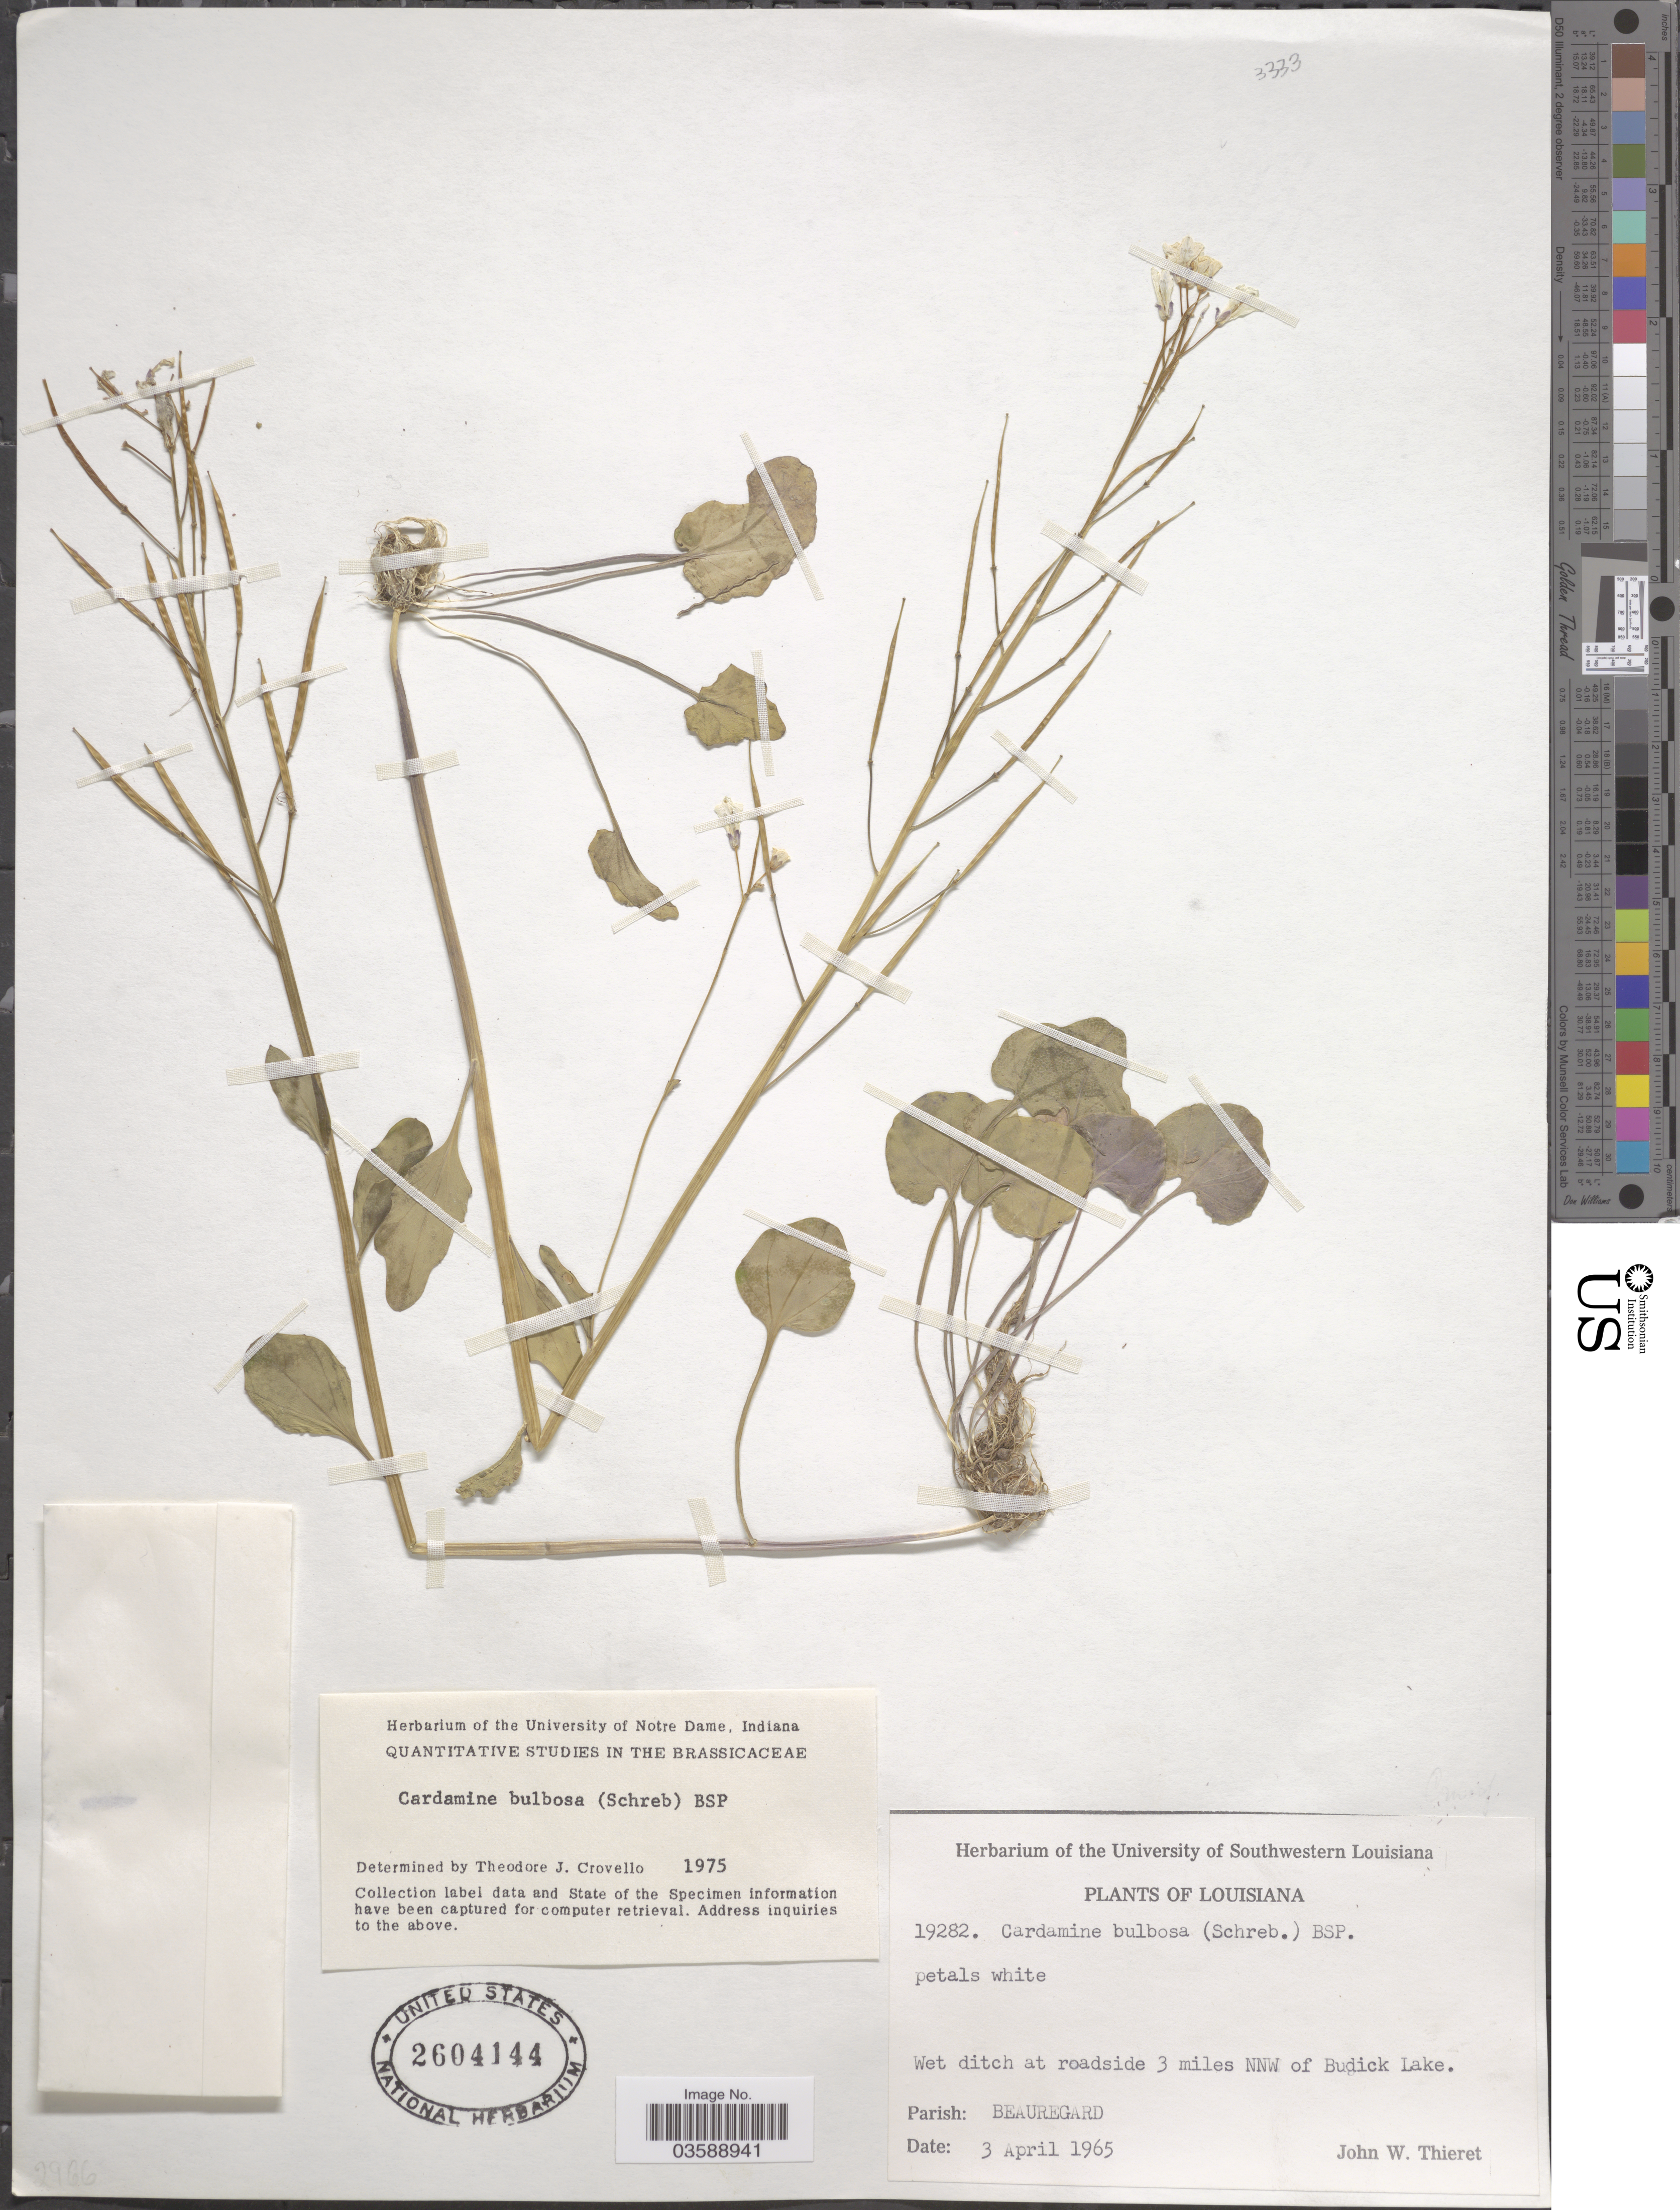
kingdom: Plantae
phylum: Tracheophyta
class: Magnoliopsida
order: Brassicales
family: Brassicaceae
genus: Cardamine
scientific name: Cardamine bulbosa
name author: (Schreb. ex Muhl.) Britton et al.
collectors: J. W. Thieret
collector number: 19282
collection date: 1965-04-03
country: United States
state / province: Louisiana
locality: Wet ditch at roadside 3 miles NNW of Budick Lake. Parish: Beauregard.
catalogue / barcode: US 2604144